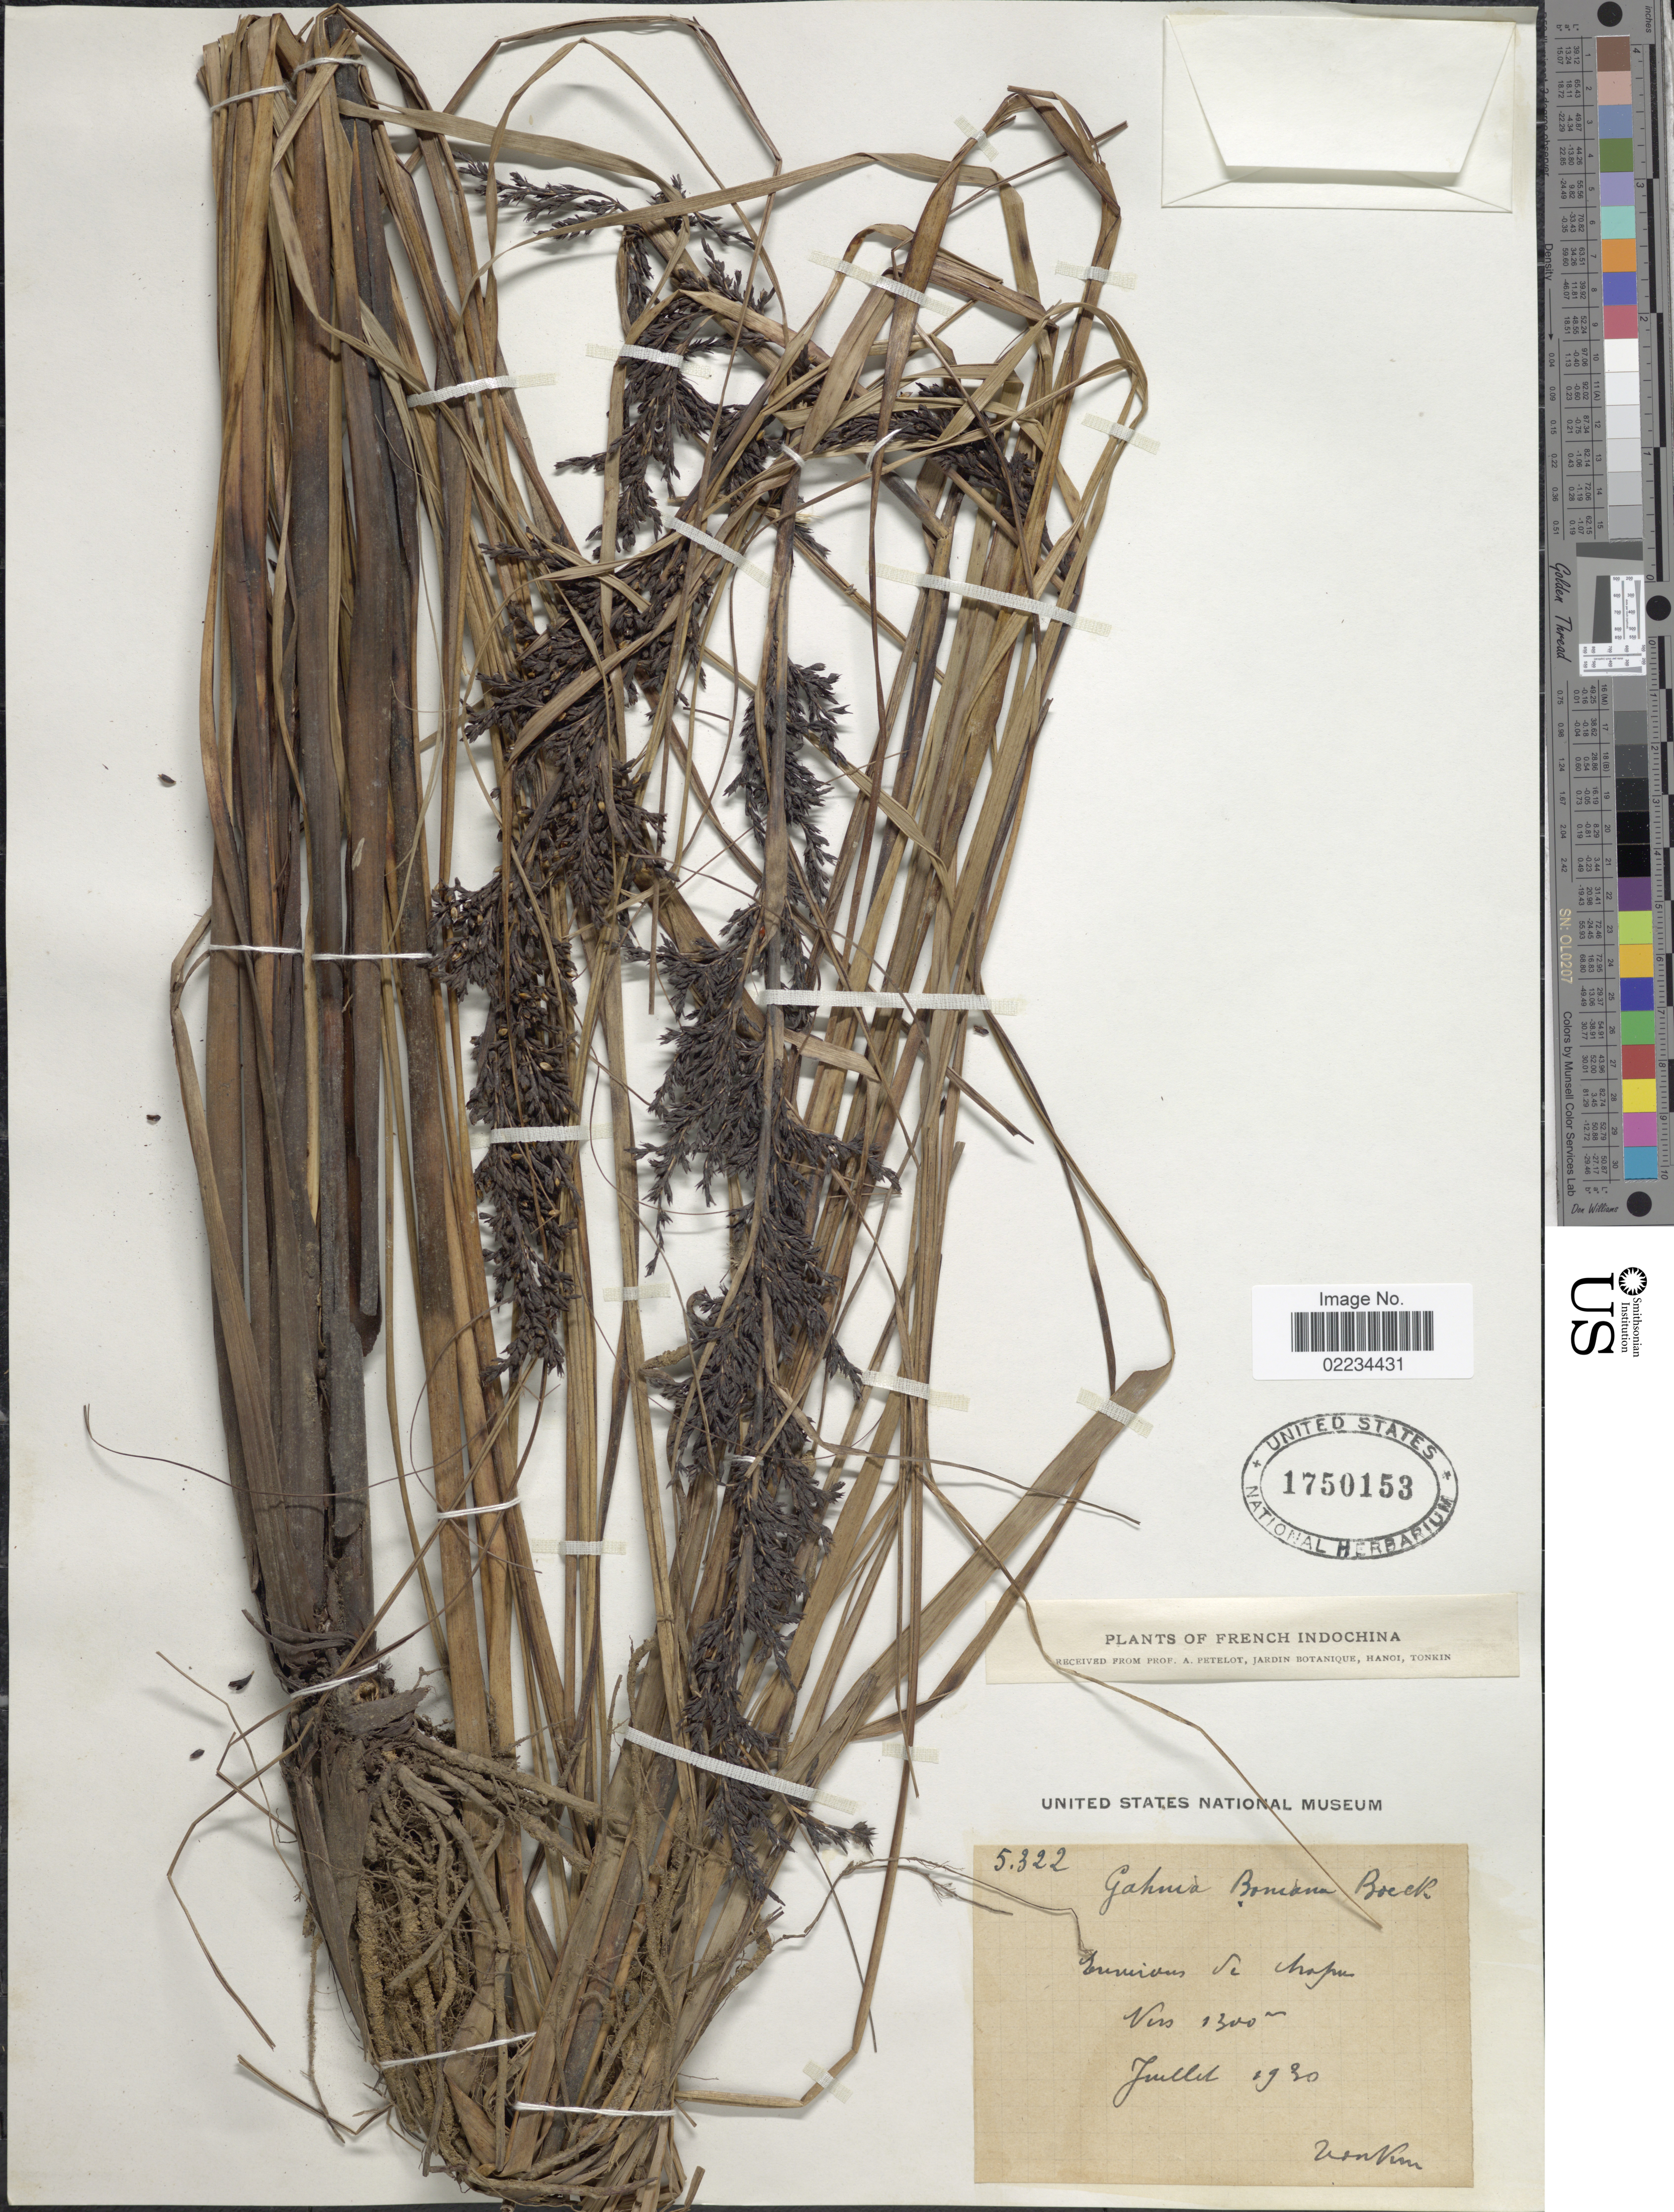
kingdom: Plantae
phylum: Tracheophyta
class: Liliopsida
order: Poales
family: Cyperaceae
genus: Gahnia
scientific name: Gahnia baniensis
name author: Benl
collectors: A. Petelot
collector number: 5322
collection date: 1930-07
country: Vietnam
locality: Tonkin. Environs de chapu, Vin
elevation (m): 1300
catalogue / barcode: US 1750153